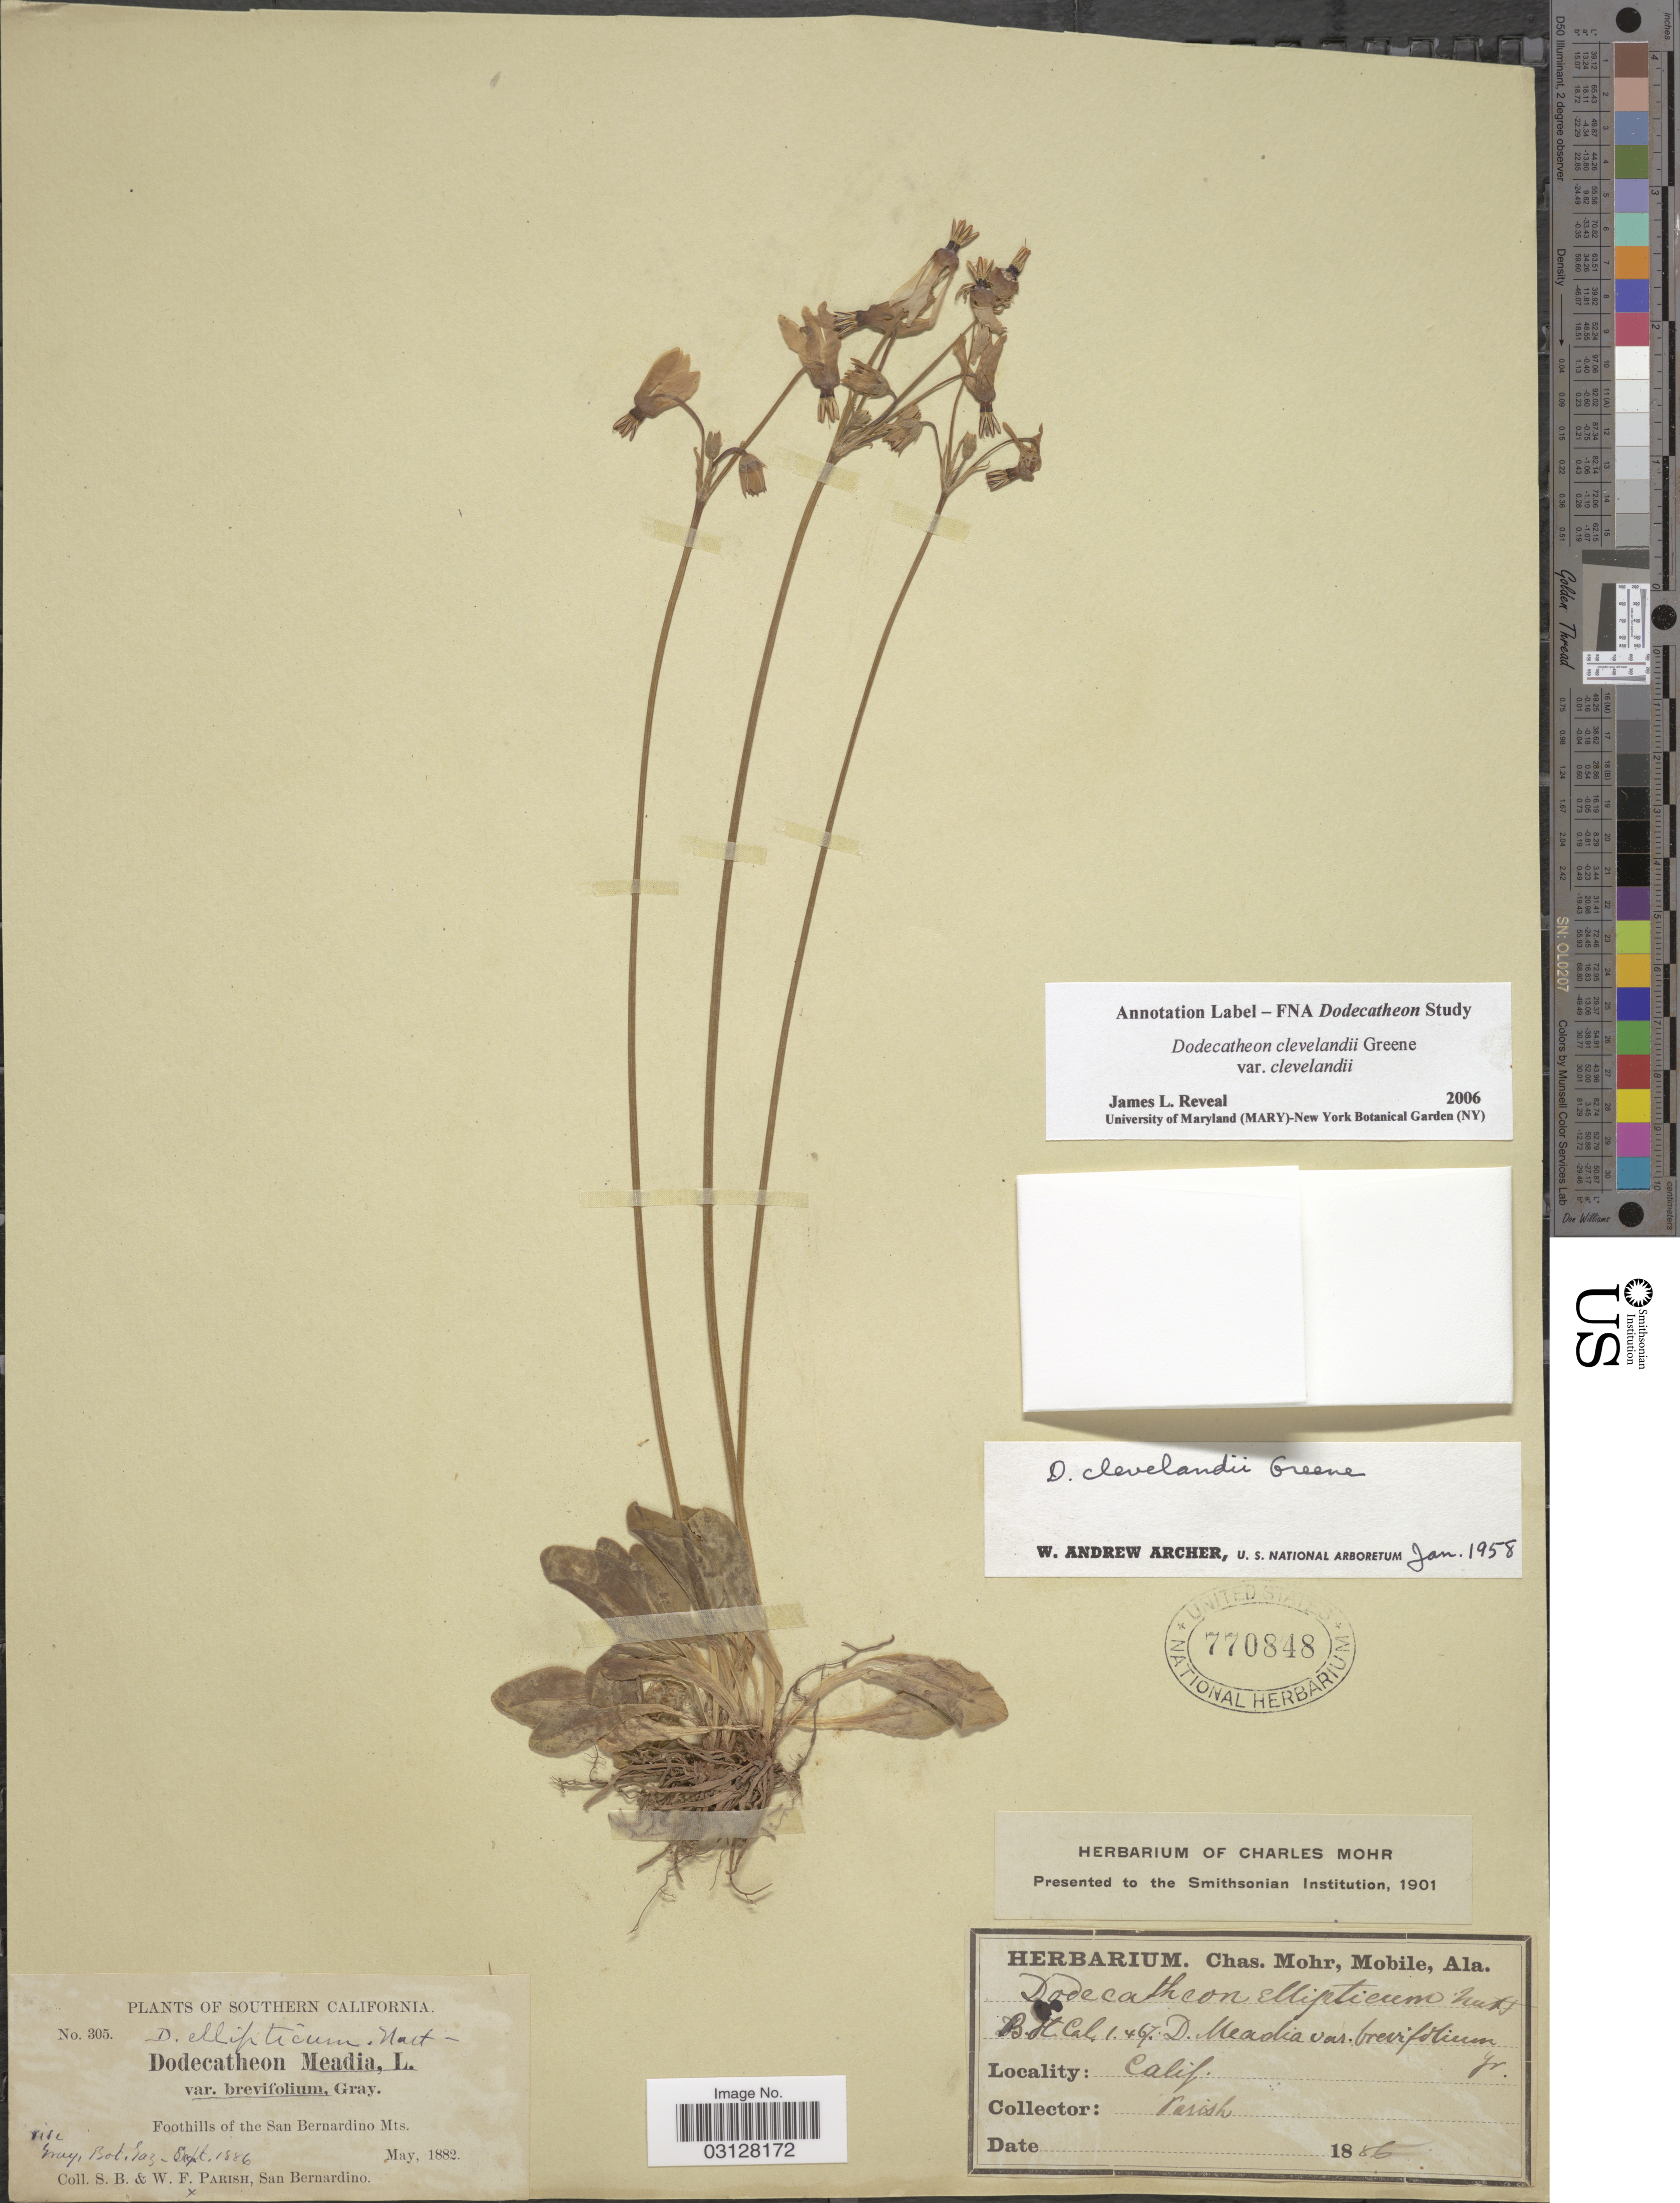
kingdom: Plantae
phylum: Tracheophyta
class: Magnoliopsida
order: Ericales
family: Primulaceae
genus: Dodecatheon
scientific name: Dodecatheon clevelandii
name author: Greene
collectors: S. B. Parish & W. F. Parish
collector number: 305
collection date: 1882-05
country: United States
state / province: California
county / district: San Bernardino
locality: Southern California. Foothills of the SAn Bernardino Mts.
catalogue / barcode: US 770848